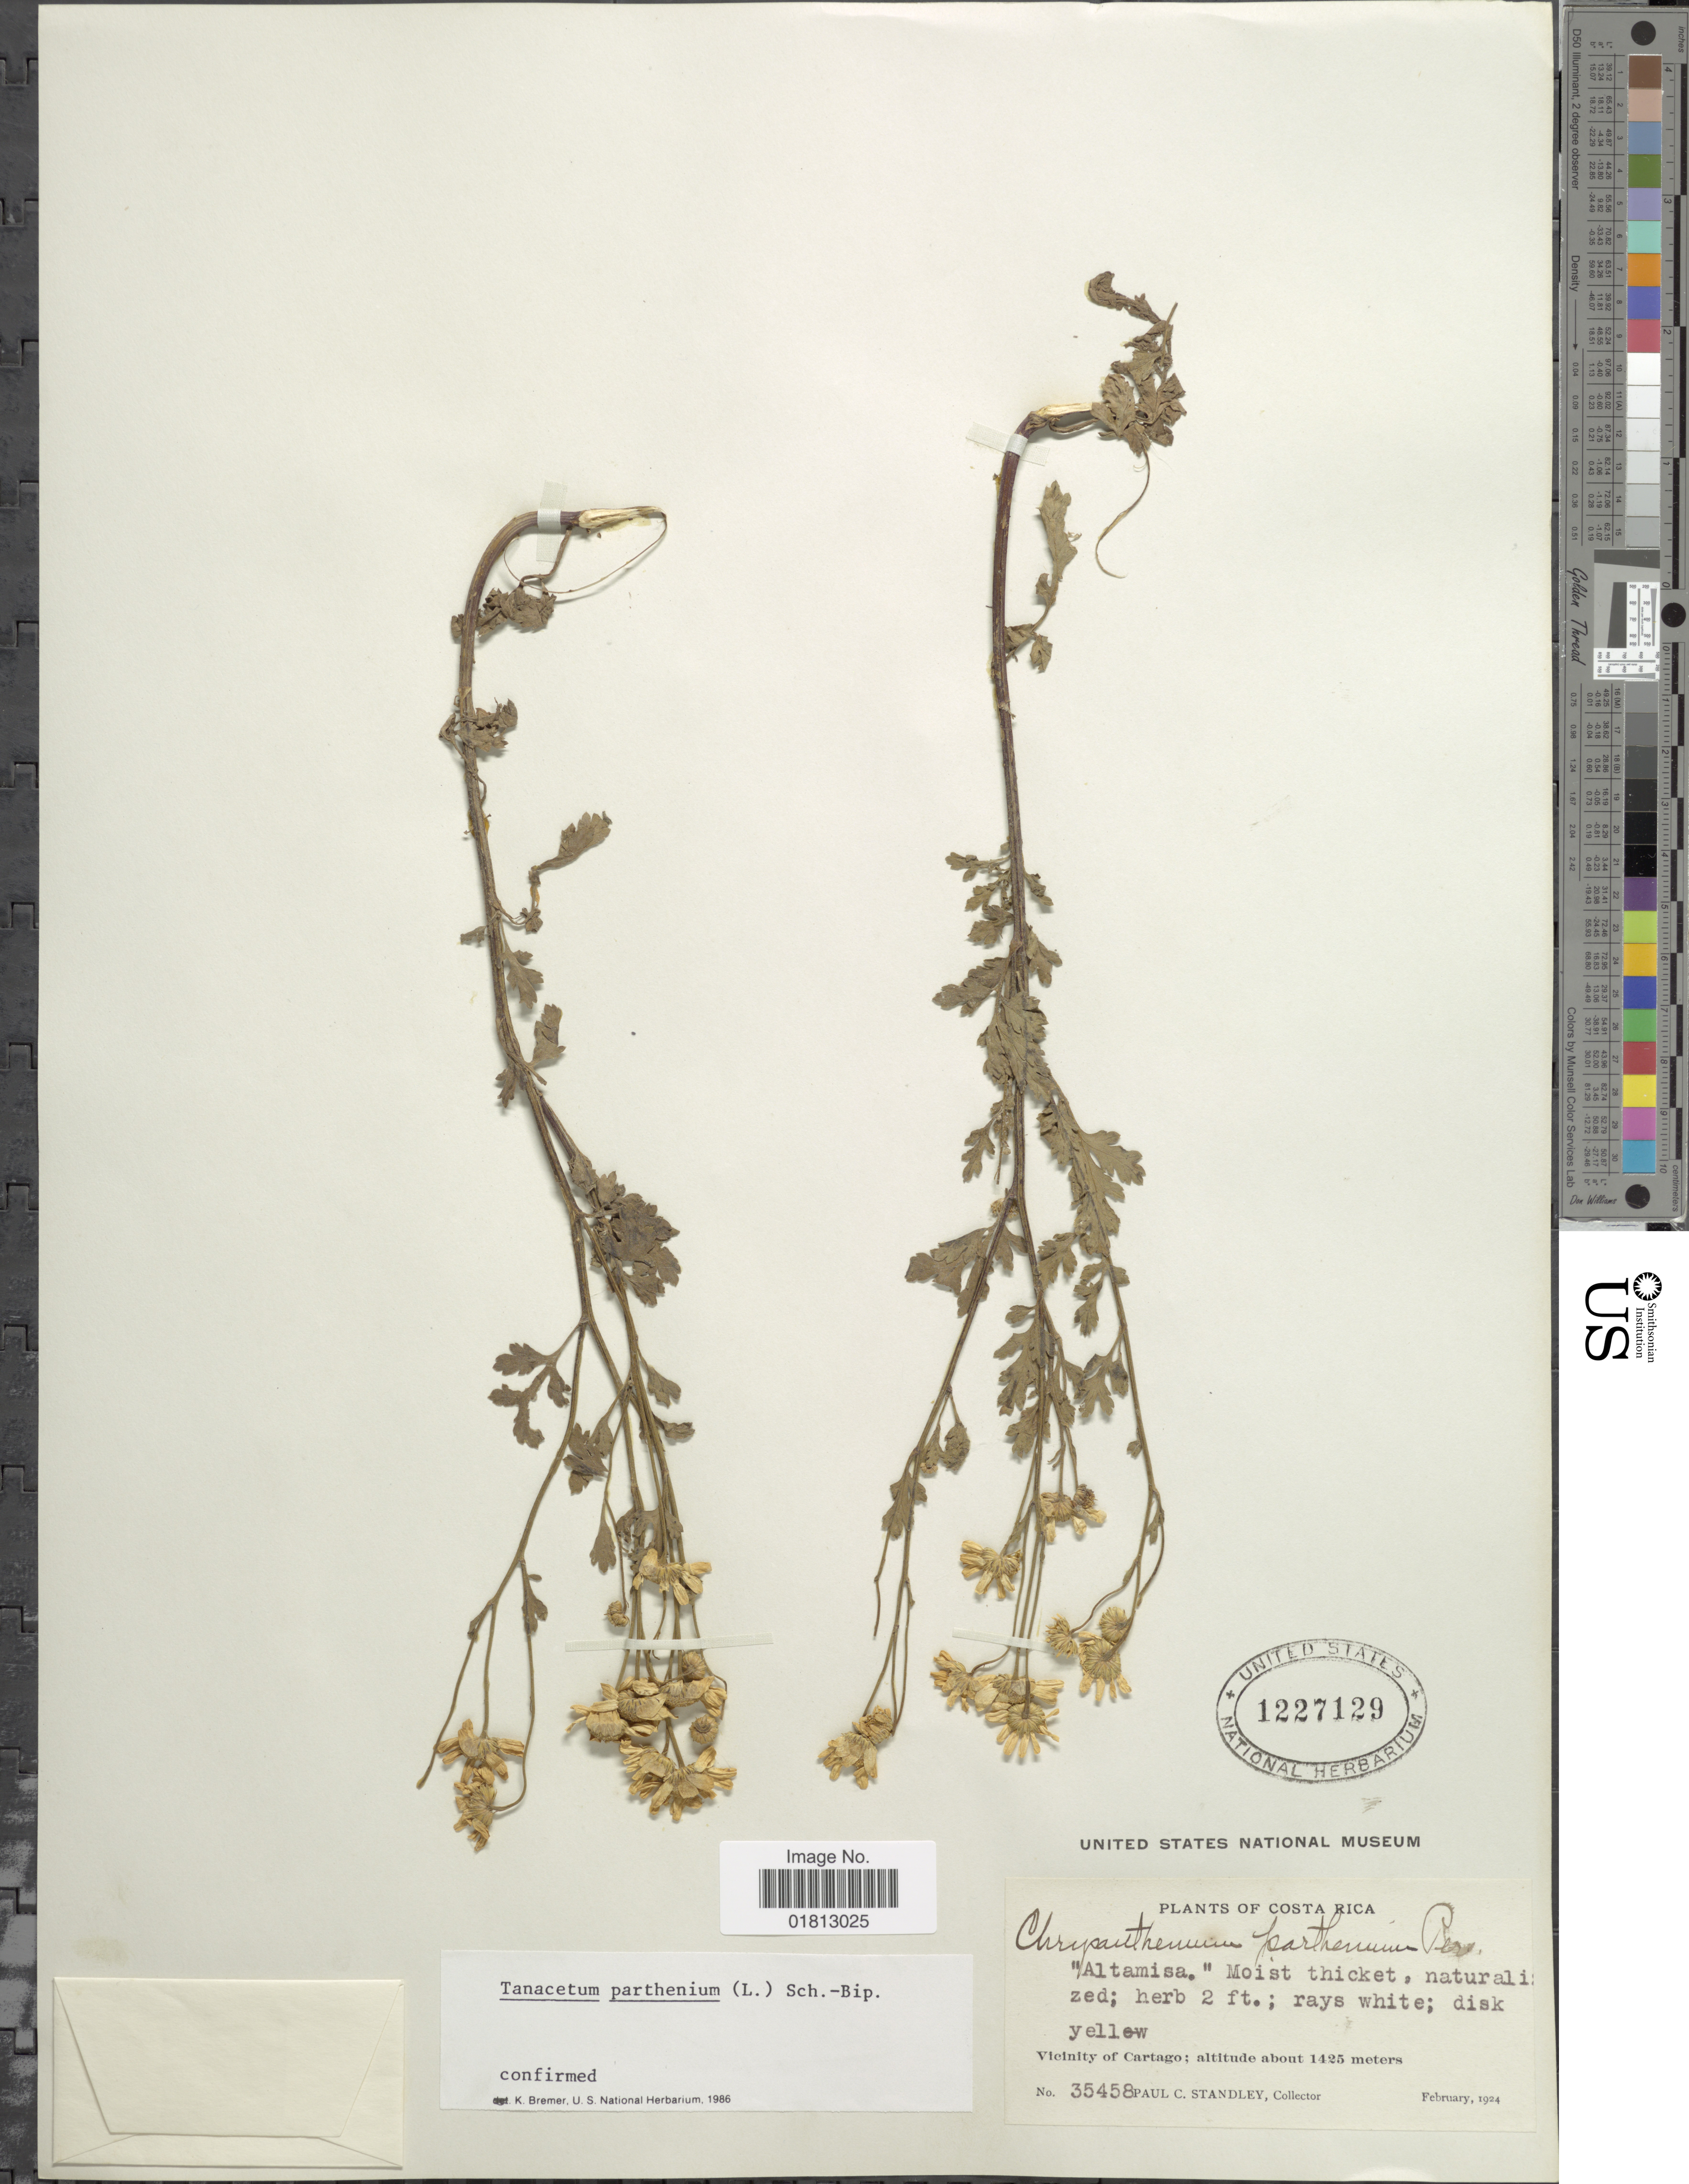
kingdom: Plantae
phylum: Tracheophyta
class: Magnoliopsida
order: Asterales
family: Asteraceae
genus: Tanacetum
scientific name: Tanacetum parthenium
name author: (L.) Sch. Bip.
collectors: P. C. Standley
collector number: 35458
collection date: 1924-02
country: Costa Rica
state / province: Cartago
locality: Vicinity of Cartago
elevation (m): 1425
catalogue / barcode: US 1227129